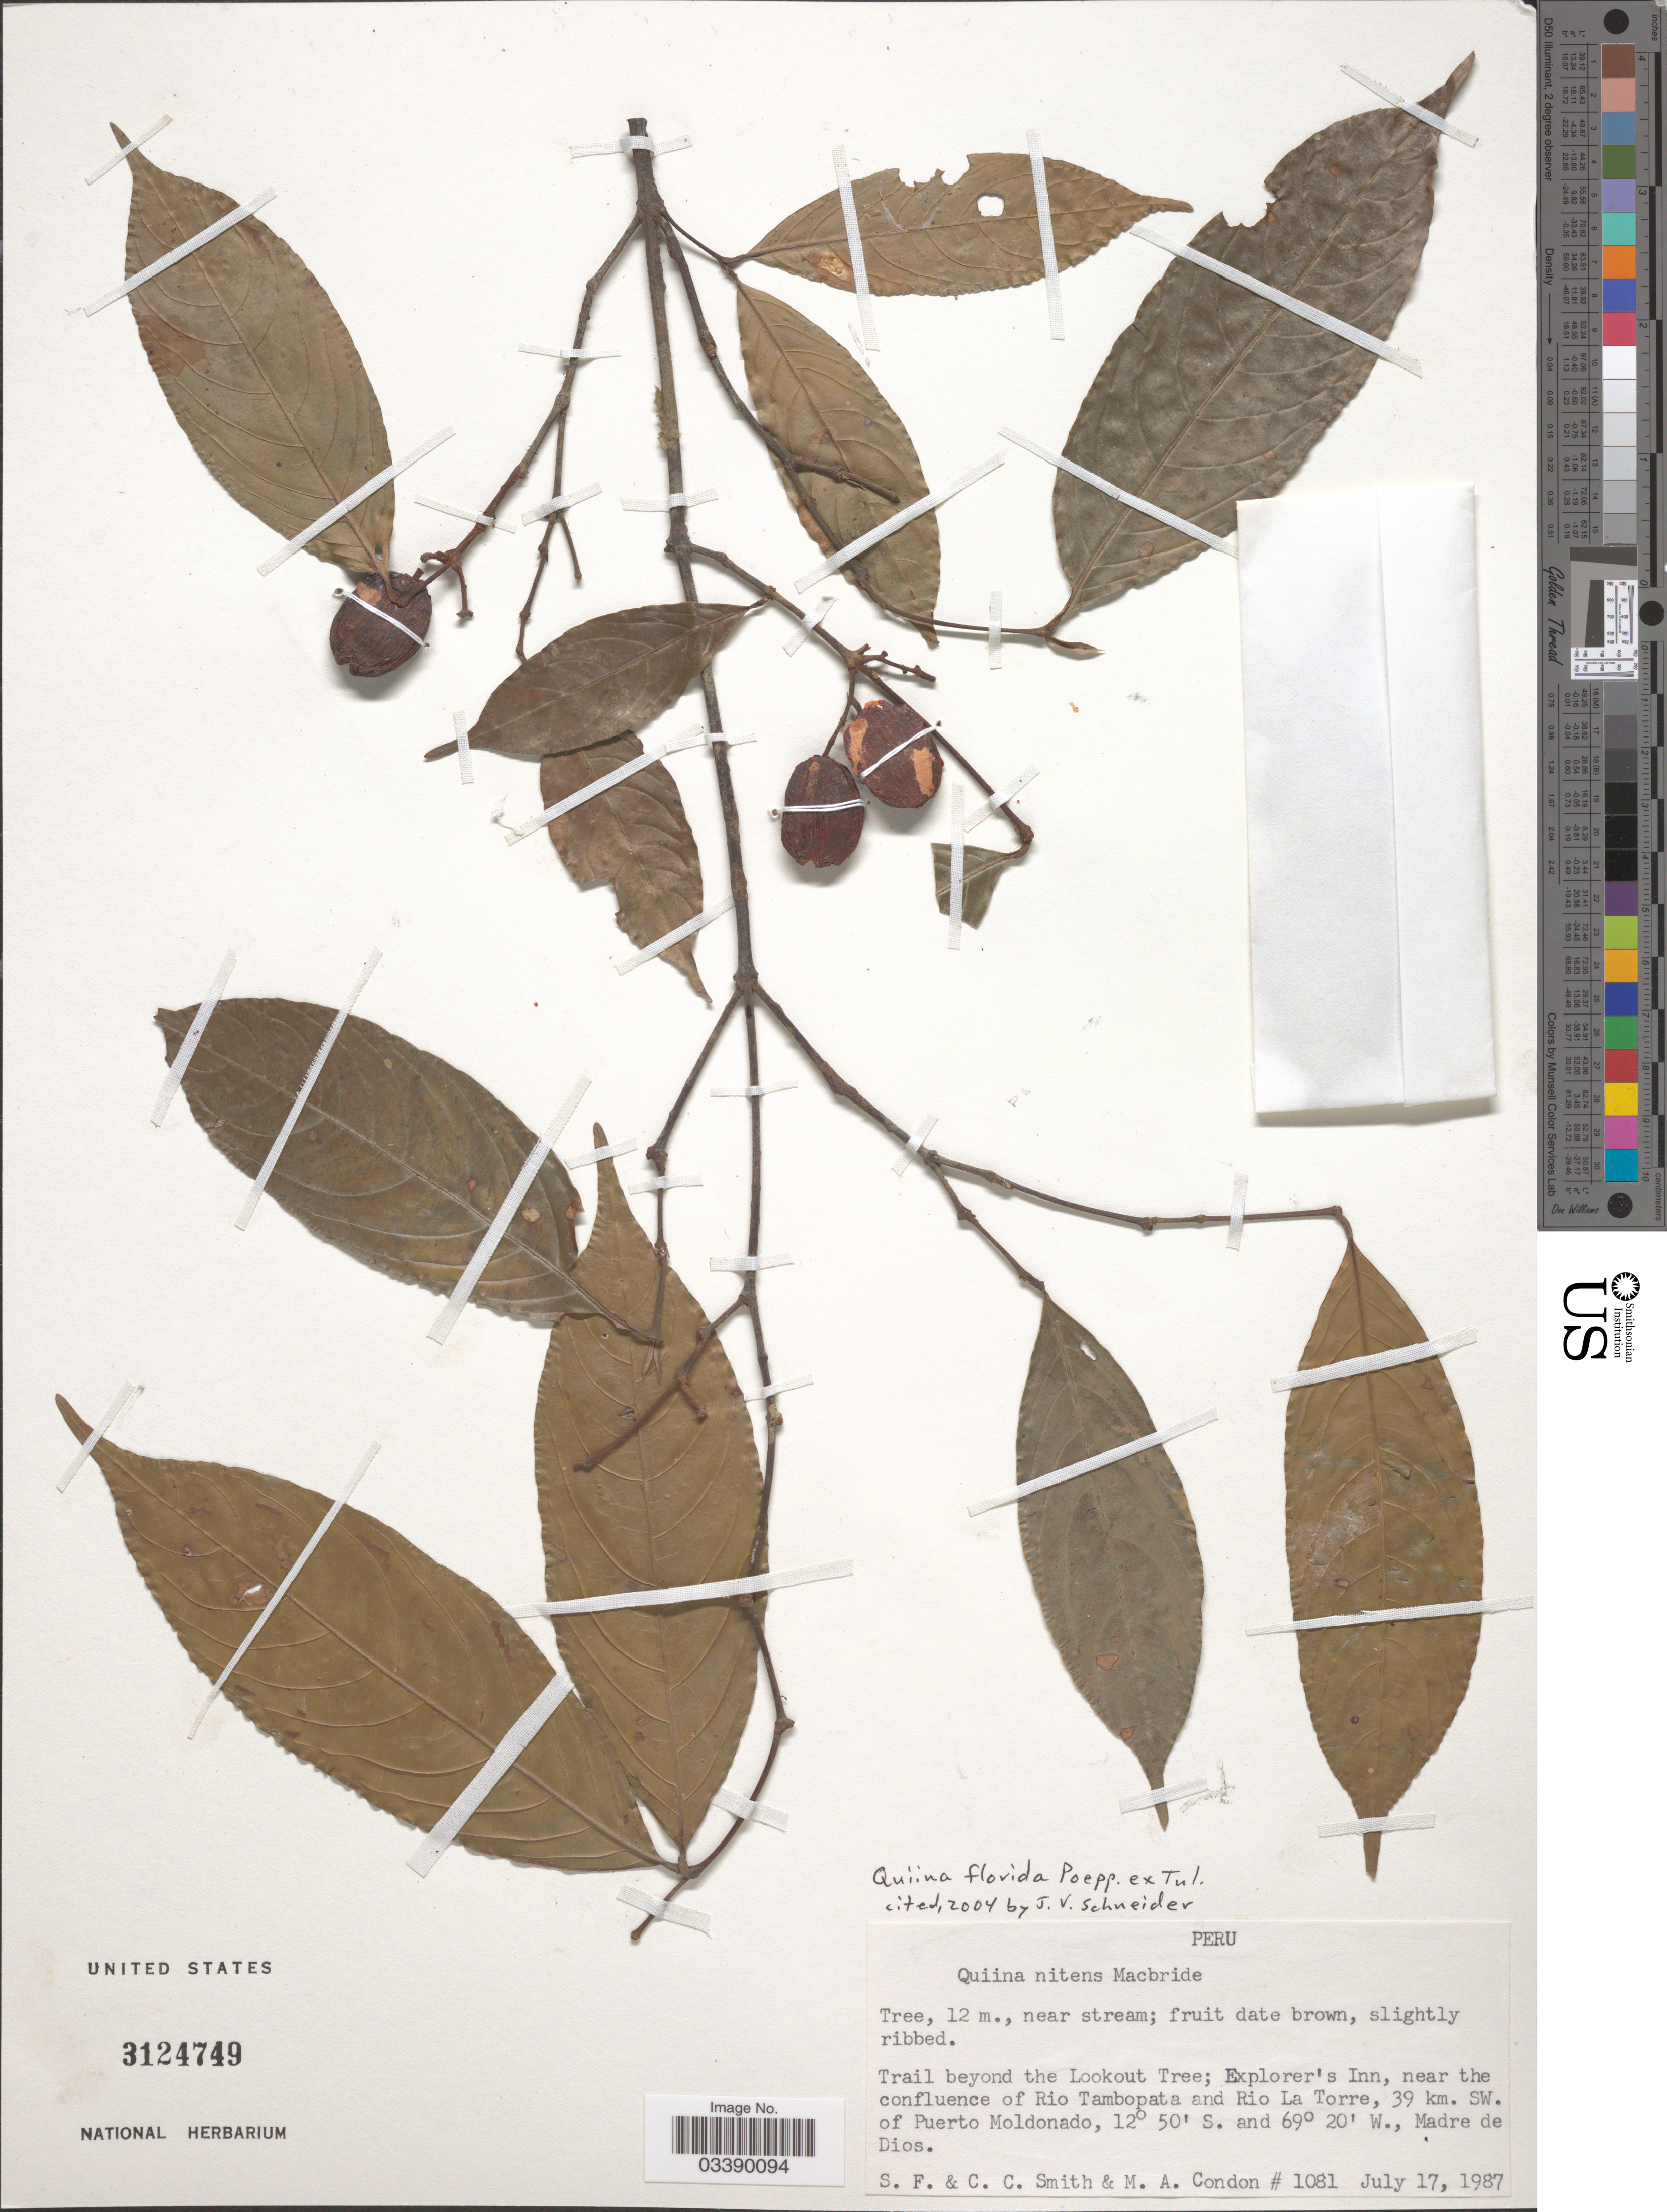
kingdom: Plantae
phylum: Tracheophyta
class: Magnoliopsida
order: Malpighiales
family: Quiinaceae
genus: Quiina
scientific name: Quiina florida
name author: Poepp. ex Tul.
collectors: S.F. Smith, C. C. Smith & M. Condon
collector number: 1081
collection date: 1987-07-17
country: Peru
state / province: Madre de Dios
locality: Trail beyond the Lookout Tree; Explorer's Inn, near the confluence of Rio Tambopata and Rio La Torre, 39 km. SW. of Puerto Moldonado.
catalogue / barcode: US 3124749